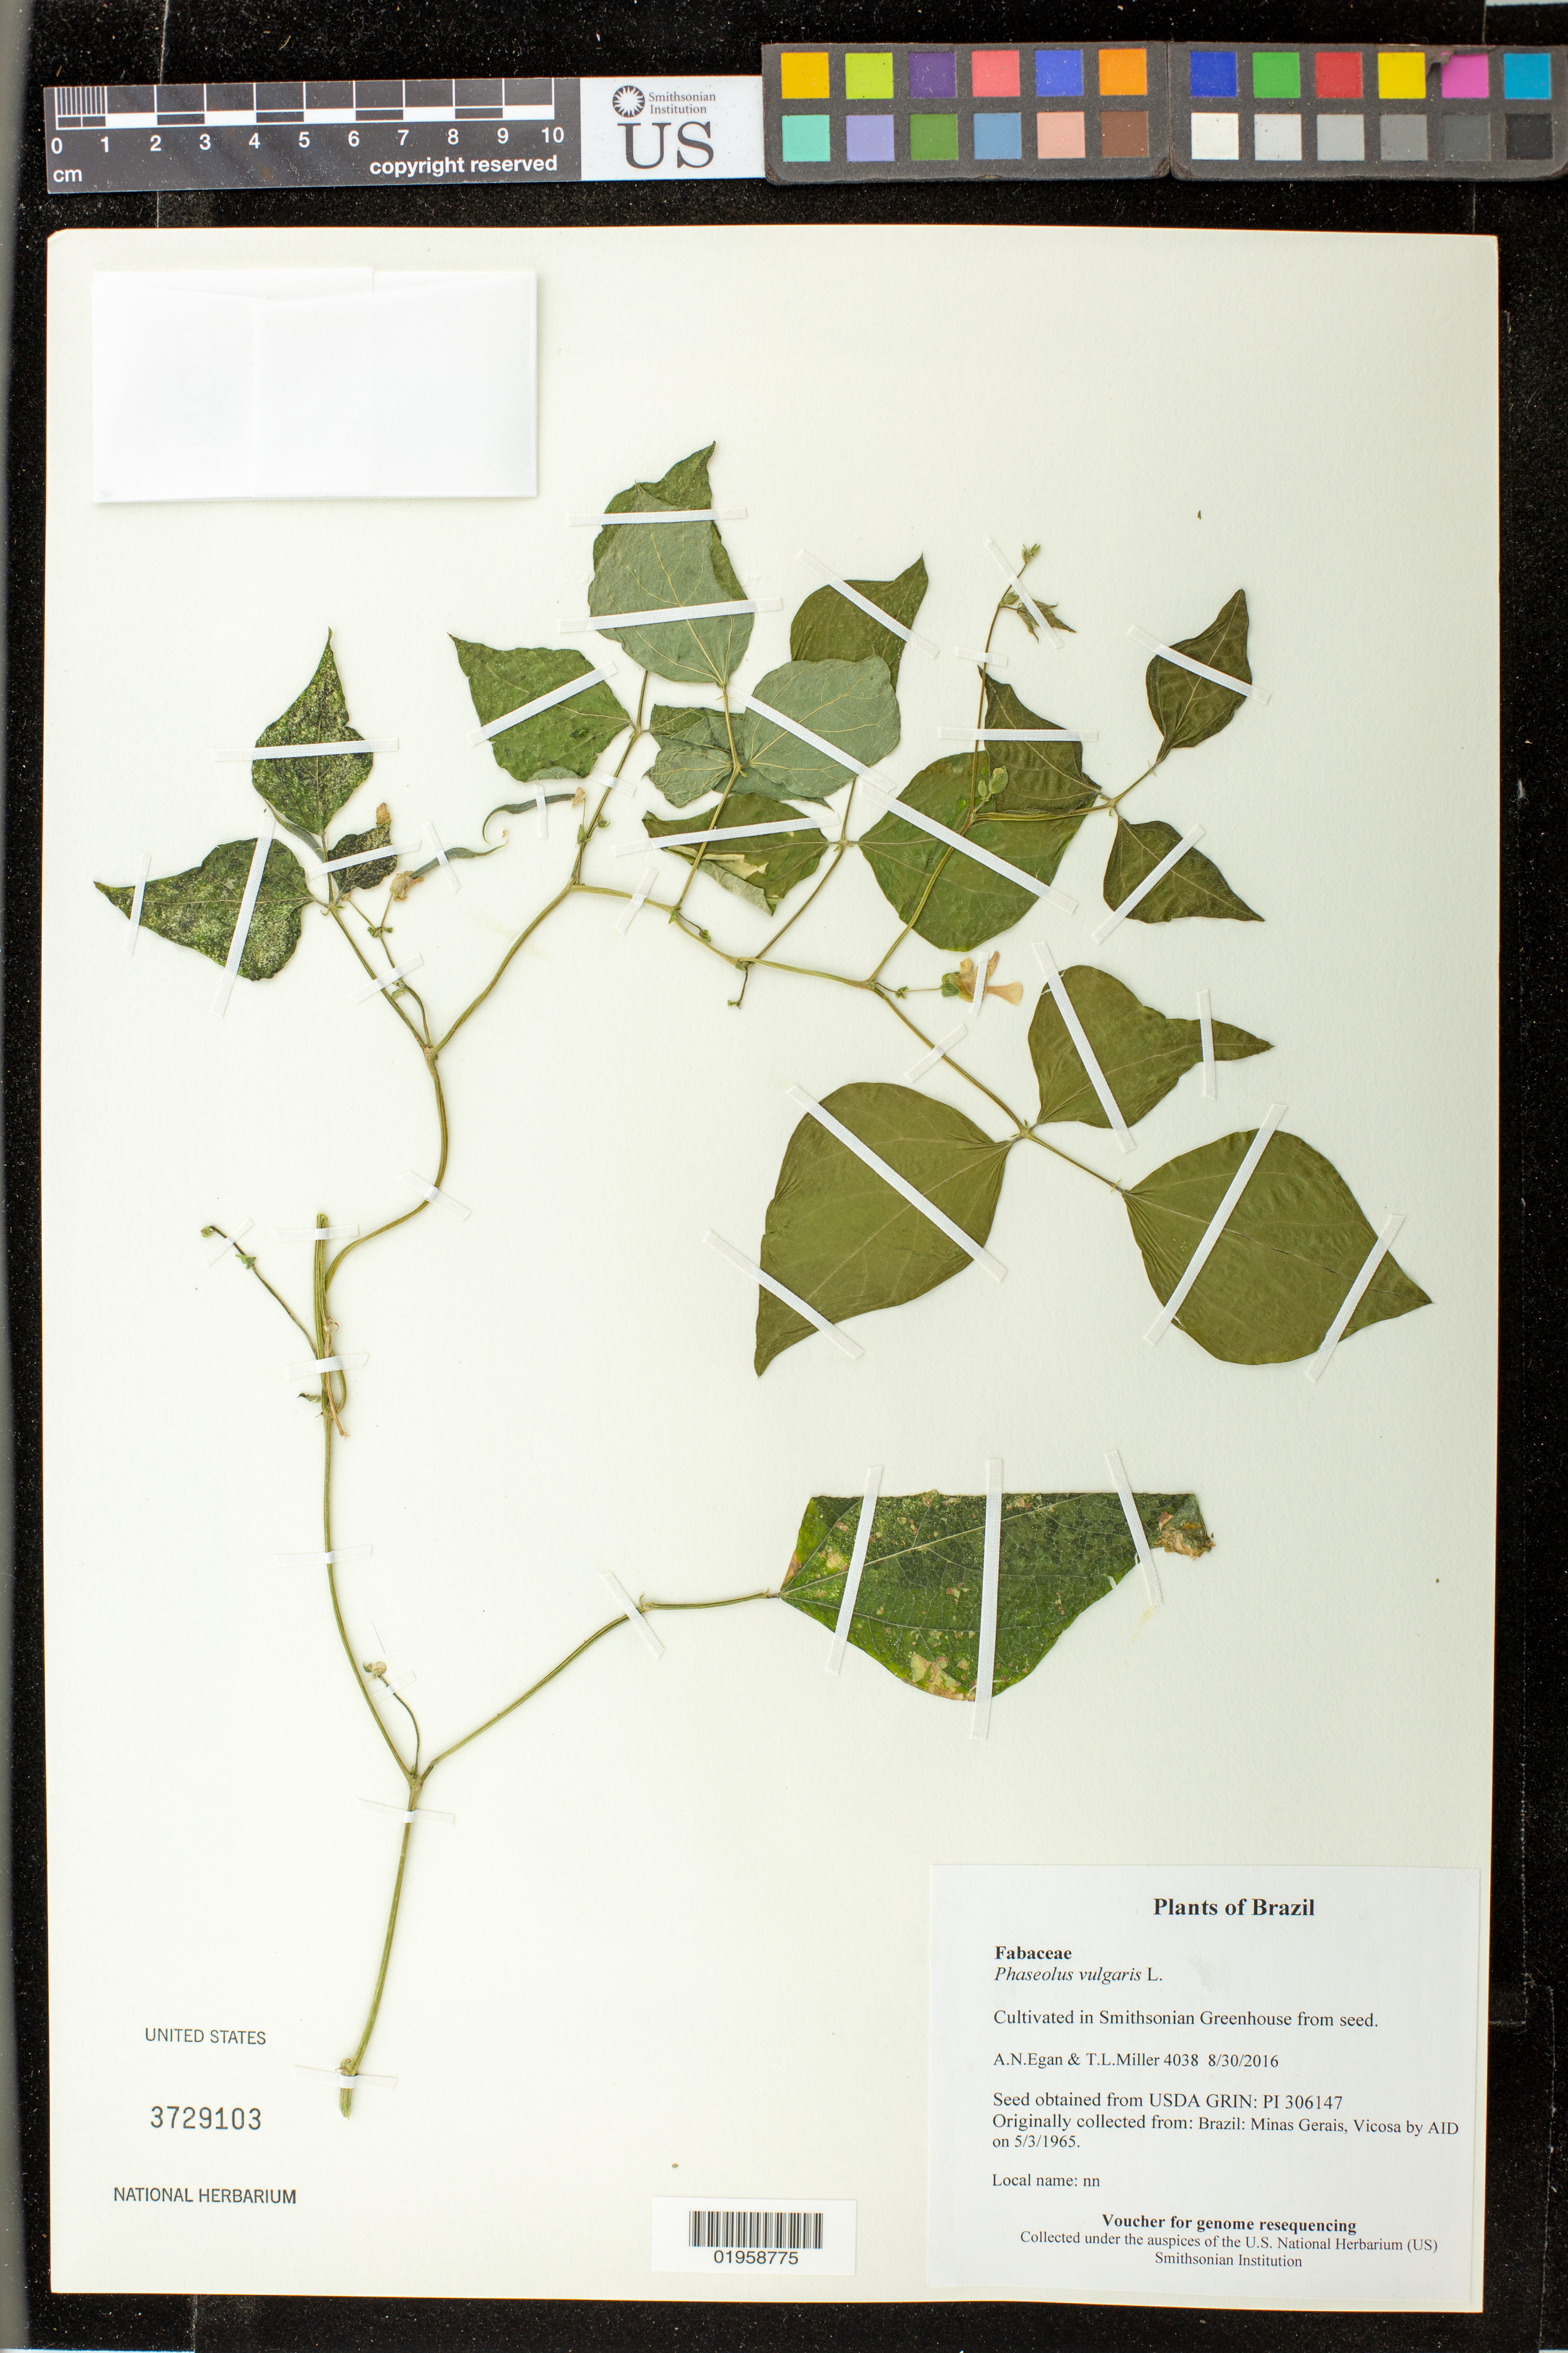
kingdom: Plantae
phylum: Tracheophyta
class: Magnoliopsida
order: Fabales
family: Fabaceae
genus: Phaseolus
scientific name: Phaseolus vulgaris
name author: L.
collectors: A. N. Egan & T. L. Miller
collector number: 4038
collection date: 2016-08-30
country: United States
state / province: Maryland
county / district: Prince George's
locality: Smithsonian's Museum Support Ctr; 4210 Suitland Pkwy., NMNH Botany Research Greenhouses. Suitland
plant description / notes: Originally collected in Brazil, Minas Gerais, Vicosa on 1965-05-03. AID; Grown from seed acquired from the USDA's GRIN seed bank.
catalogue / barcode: US 3729103